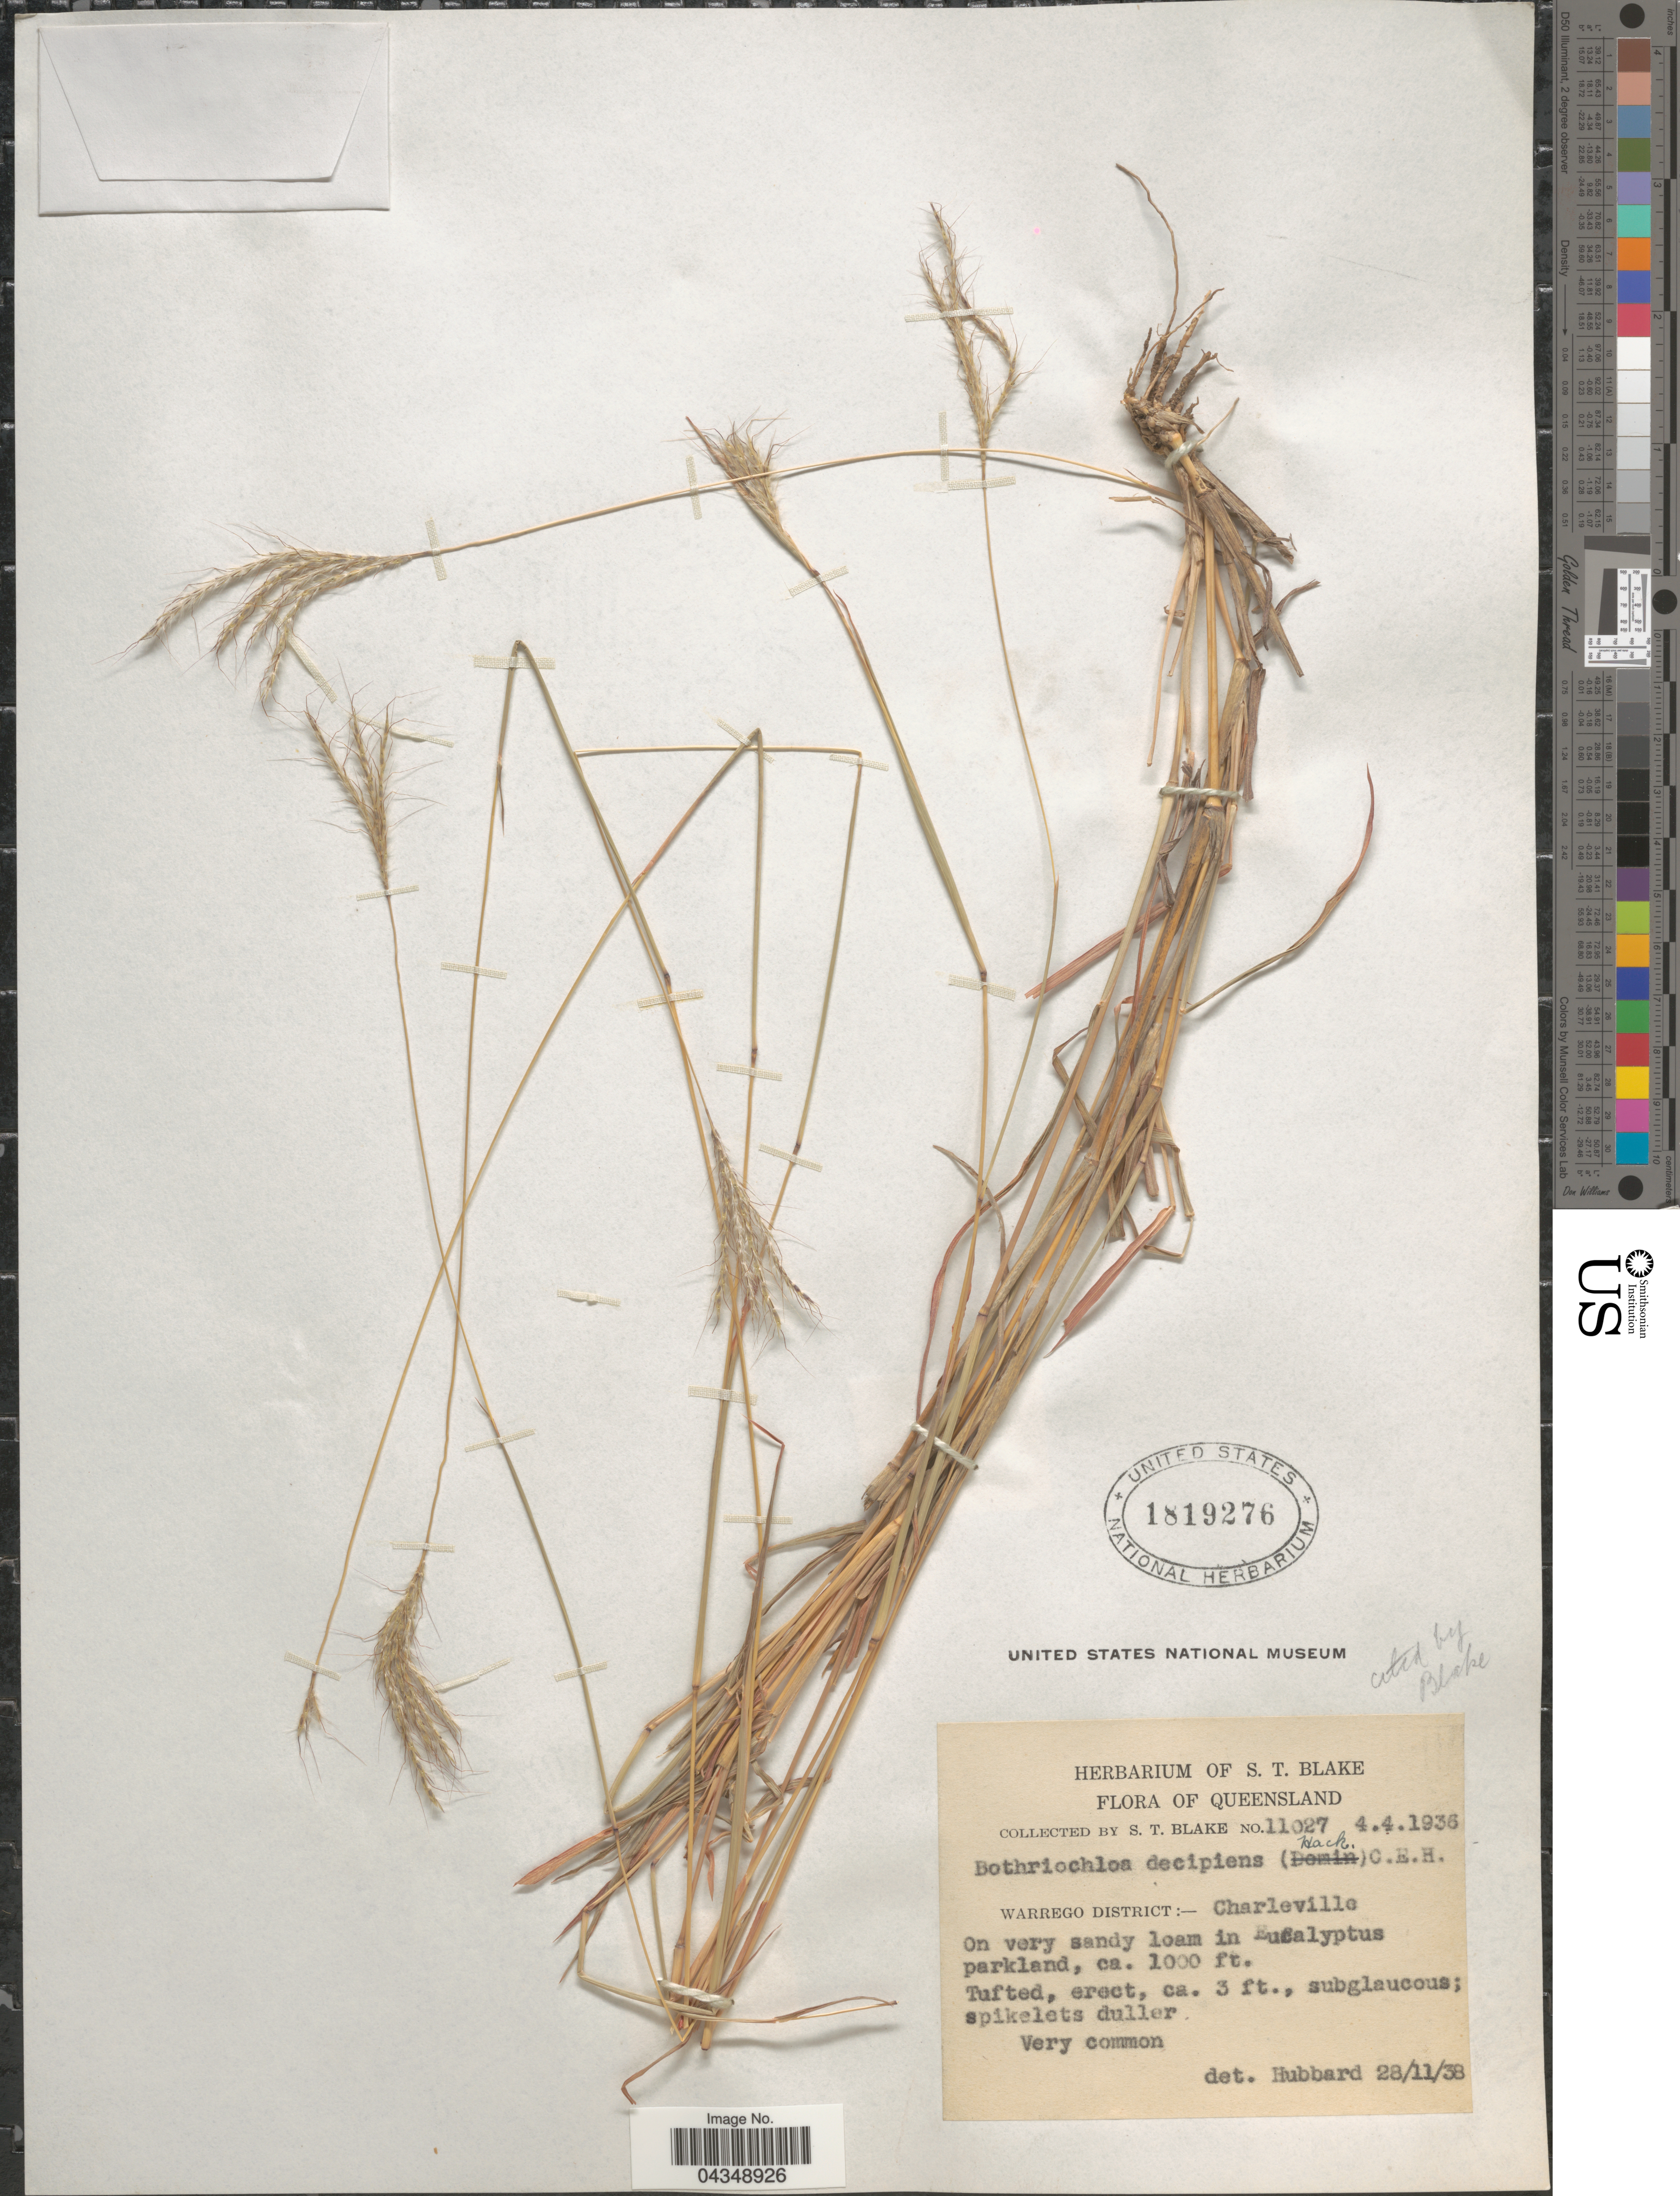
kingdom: Plantae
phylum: Tracheophyta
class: Liliopsida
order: Poales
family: Poaceae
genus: Bothriochloa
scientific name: Bothriochloa decipiens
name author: (Hack.) C. E. Hubb.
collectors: S. T. Blake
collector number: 11027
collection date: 1936-04-04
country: Australia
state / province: Queensland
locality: Warrego District: Charleville.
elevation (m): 305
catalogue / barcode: US 1819276